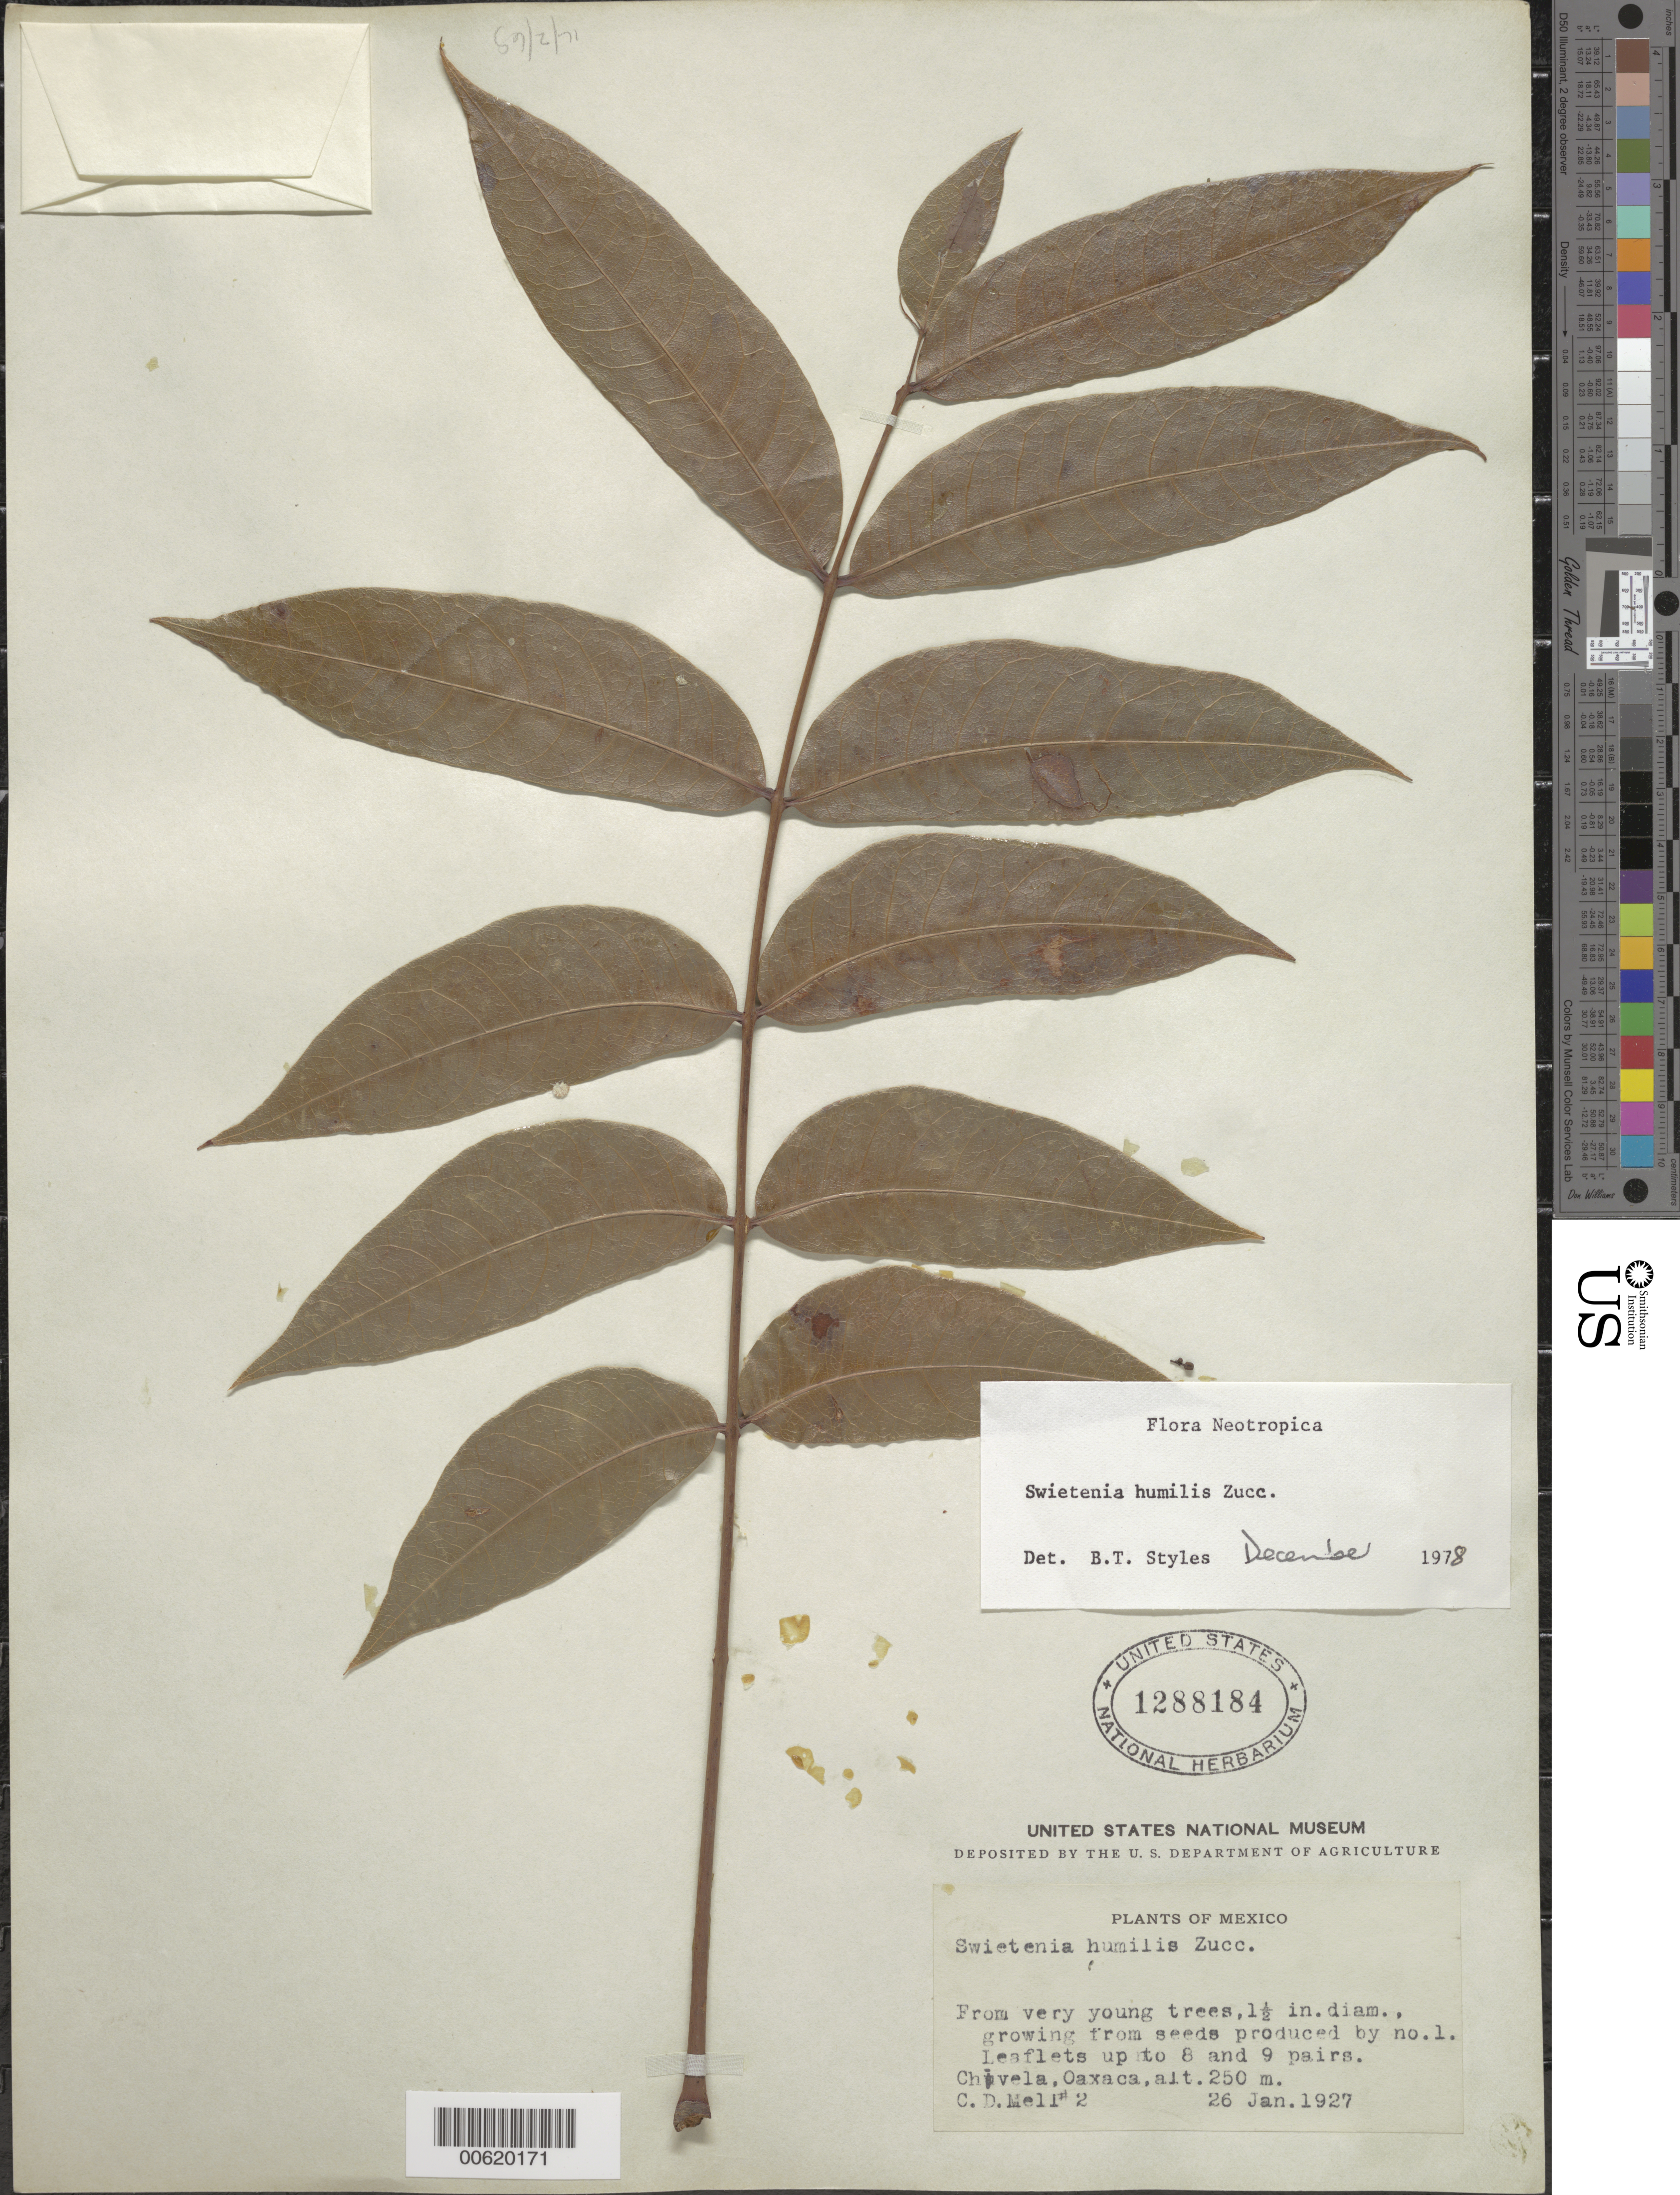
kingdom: Plantae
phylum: Tracheophyta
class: Magnoliopsida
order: Sapindales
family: Meliaceae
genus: Swietenia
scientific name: Swietenia humilis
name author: Zucc.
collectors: C. D. Mell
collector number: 2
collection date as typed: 26 Jan 1927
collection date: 1927-01-26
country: Mexico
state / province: Oaxaca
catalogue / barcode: US 1288184